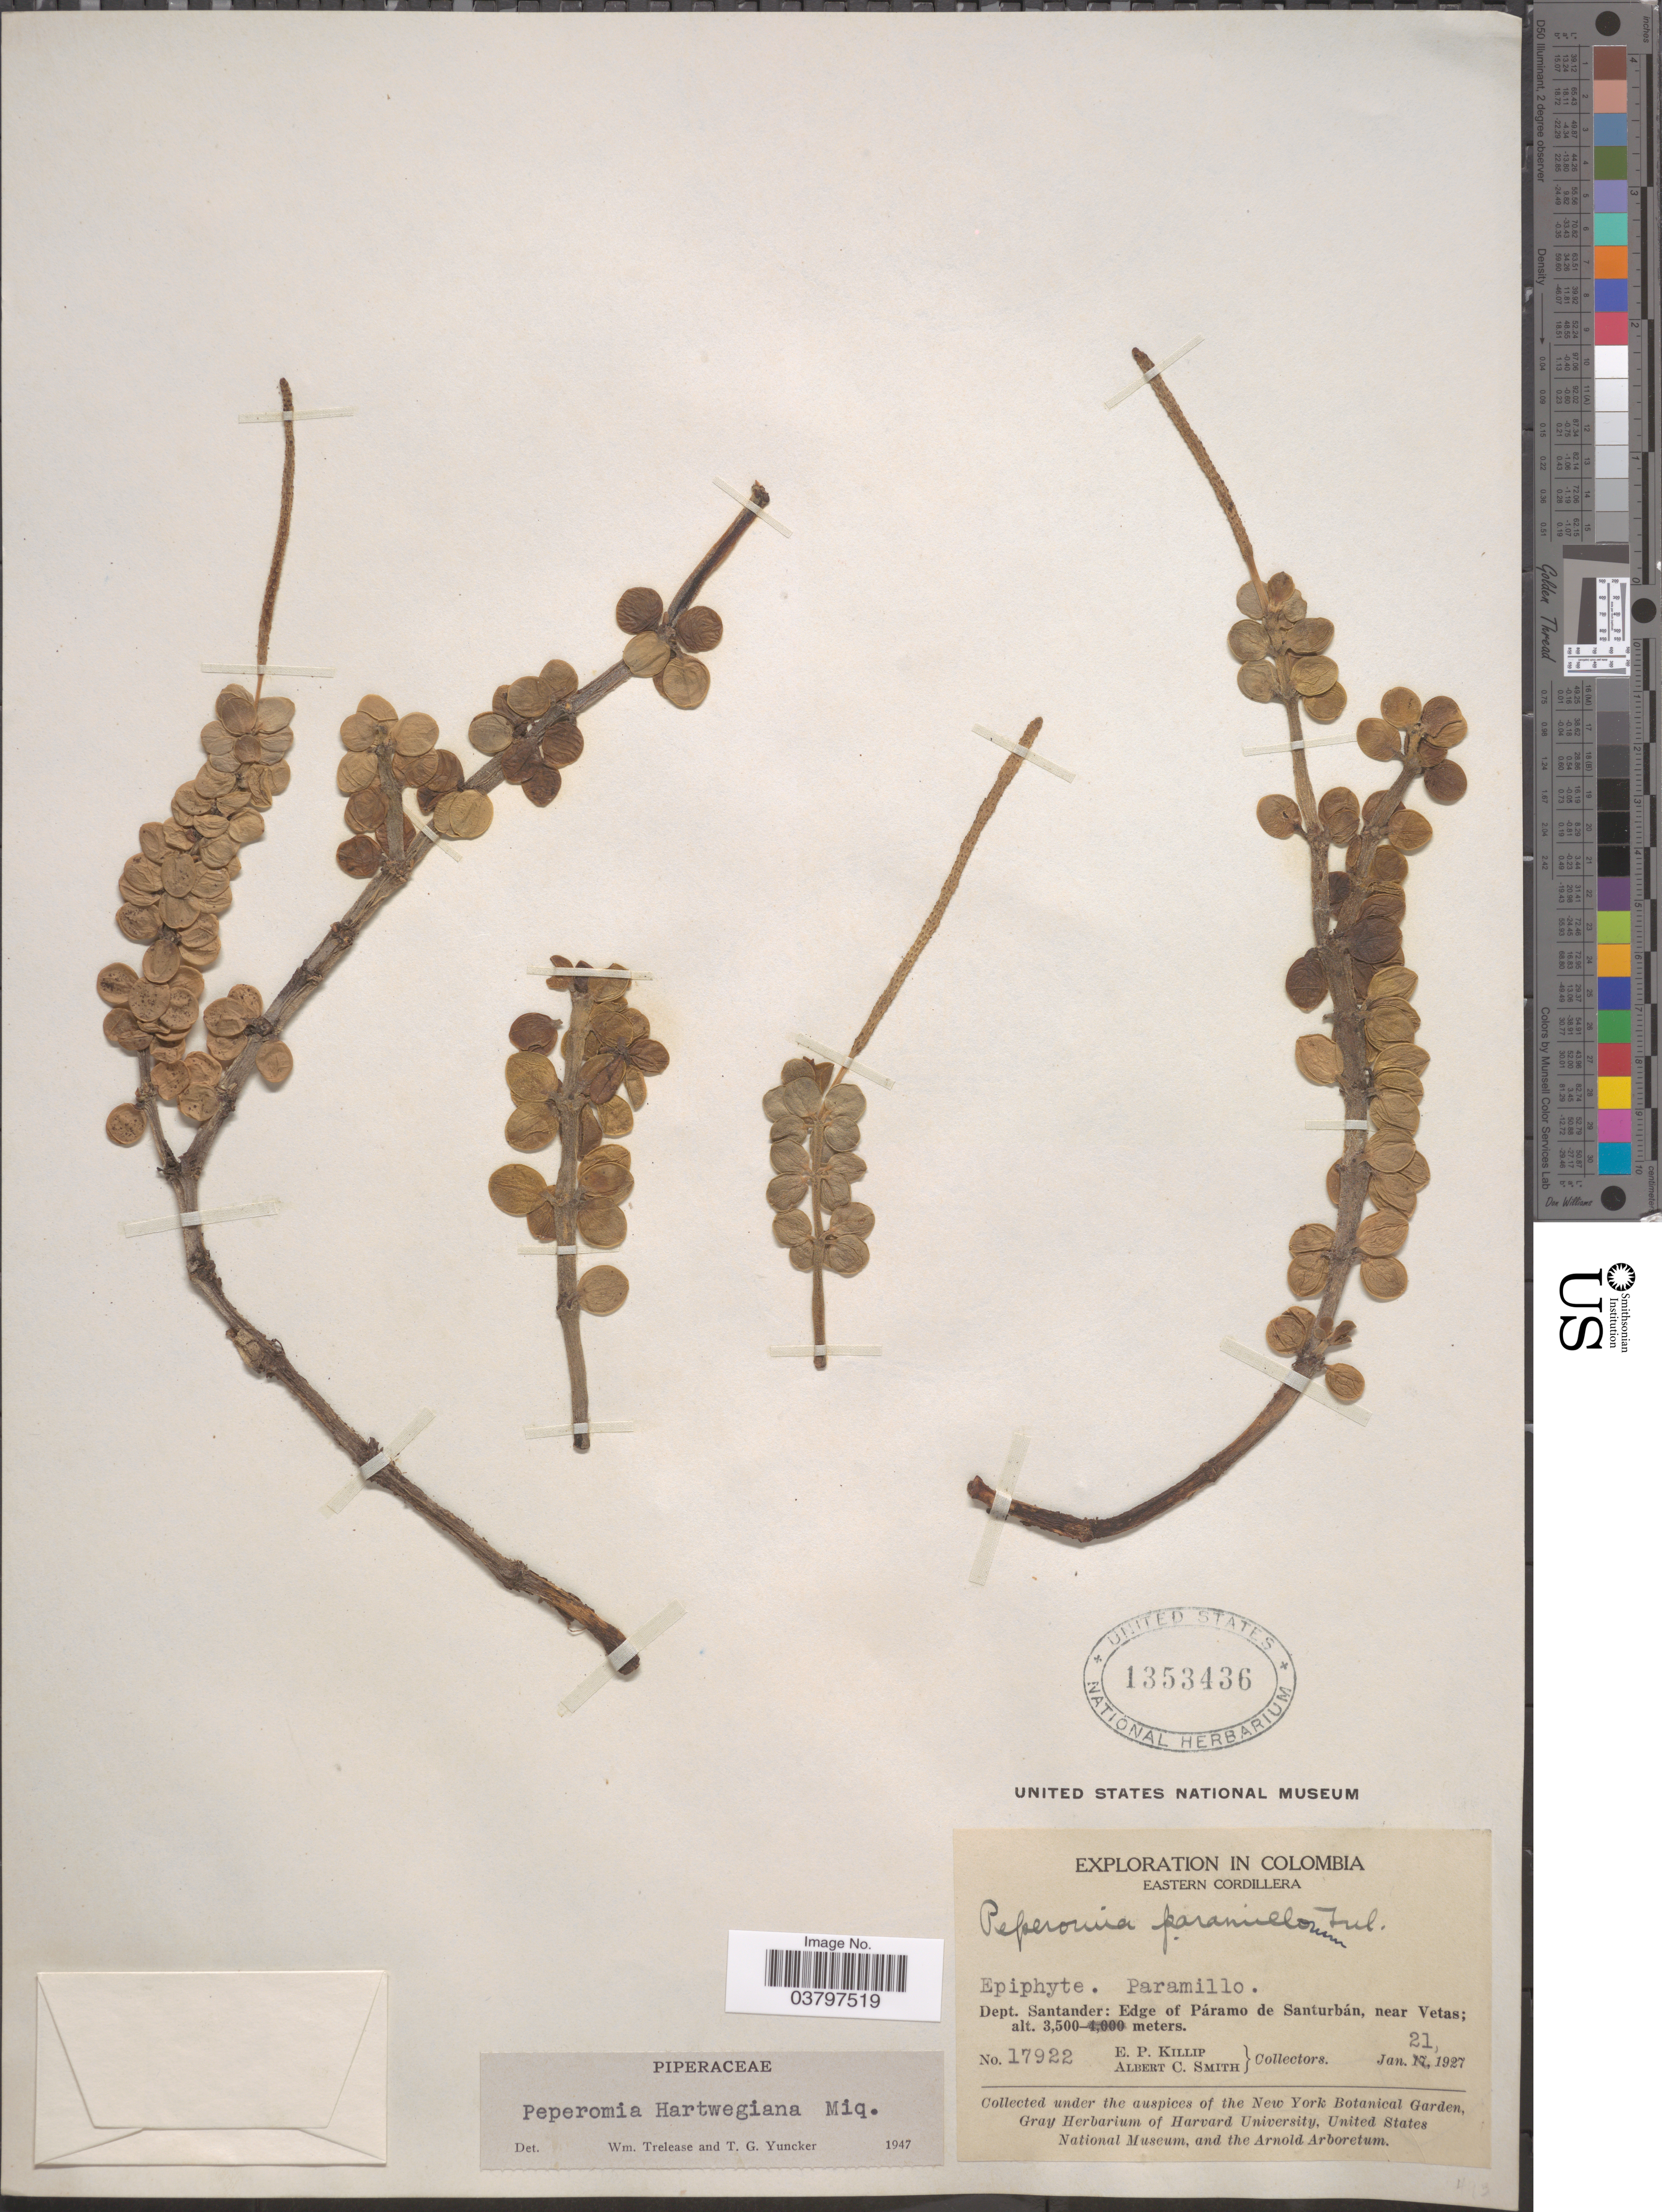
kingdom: Plantae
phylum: Tracheophyta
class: Magnoliopsida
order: Piperales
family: Piperaceae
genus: Peperomia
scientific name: Peperomia hartwegiana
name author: Miq.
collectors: E. P. Killip & A. C. Smith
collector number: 17922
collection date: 1927-01-21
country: Colombia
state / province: Santander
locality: Eastern Cordillera. Dept. Santander: Edge of Páramo de Santurbán, near Vetas.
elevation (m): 3500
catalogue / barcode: US 1353436